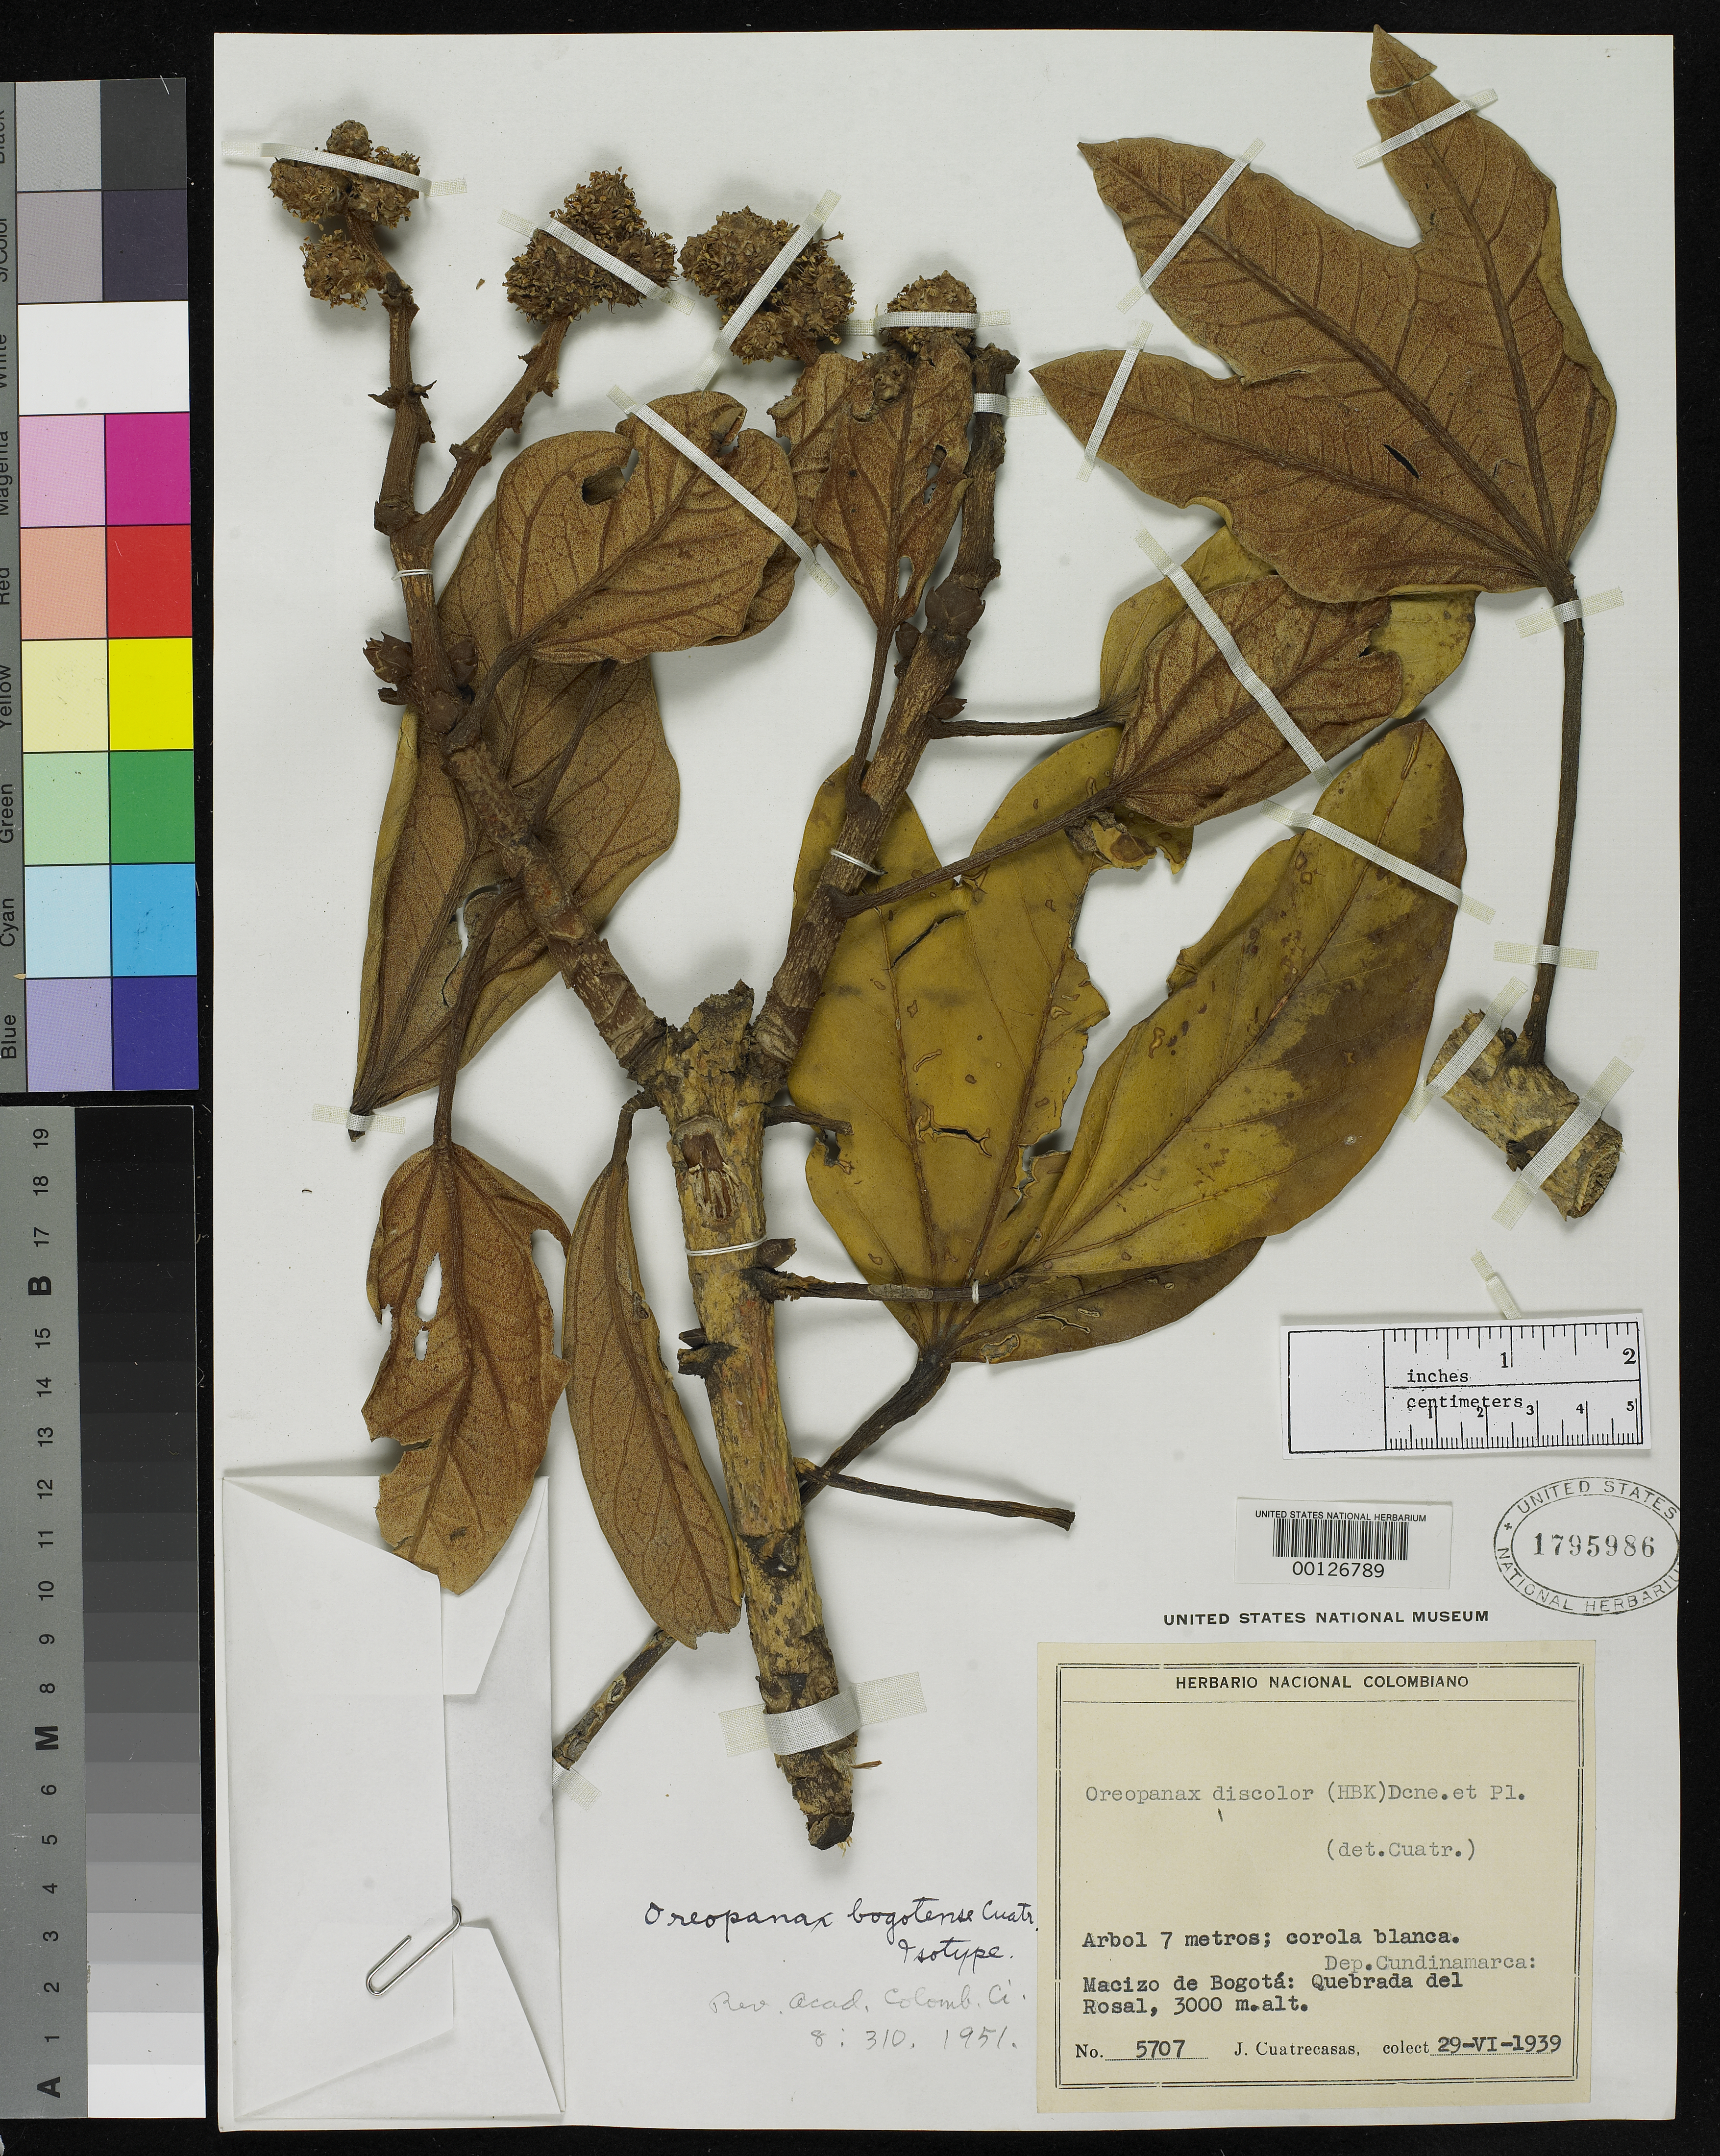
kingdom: Plantae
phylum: Tracheophyta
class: Magnoliopsida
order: Apiales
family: Araliaceae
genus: Oreopanax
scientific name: Oreopanax bogotense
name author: Cuatrec.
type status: Isotype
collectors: J. Cuatrecasas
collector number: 5707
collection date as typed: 29 Jun 1939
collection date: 1939-06-29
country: Colombia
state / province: Cundinamarca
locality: Macizo de Bogata, Quebrada del Rosal.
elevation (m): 3000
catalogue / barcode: US 1795986